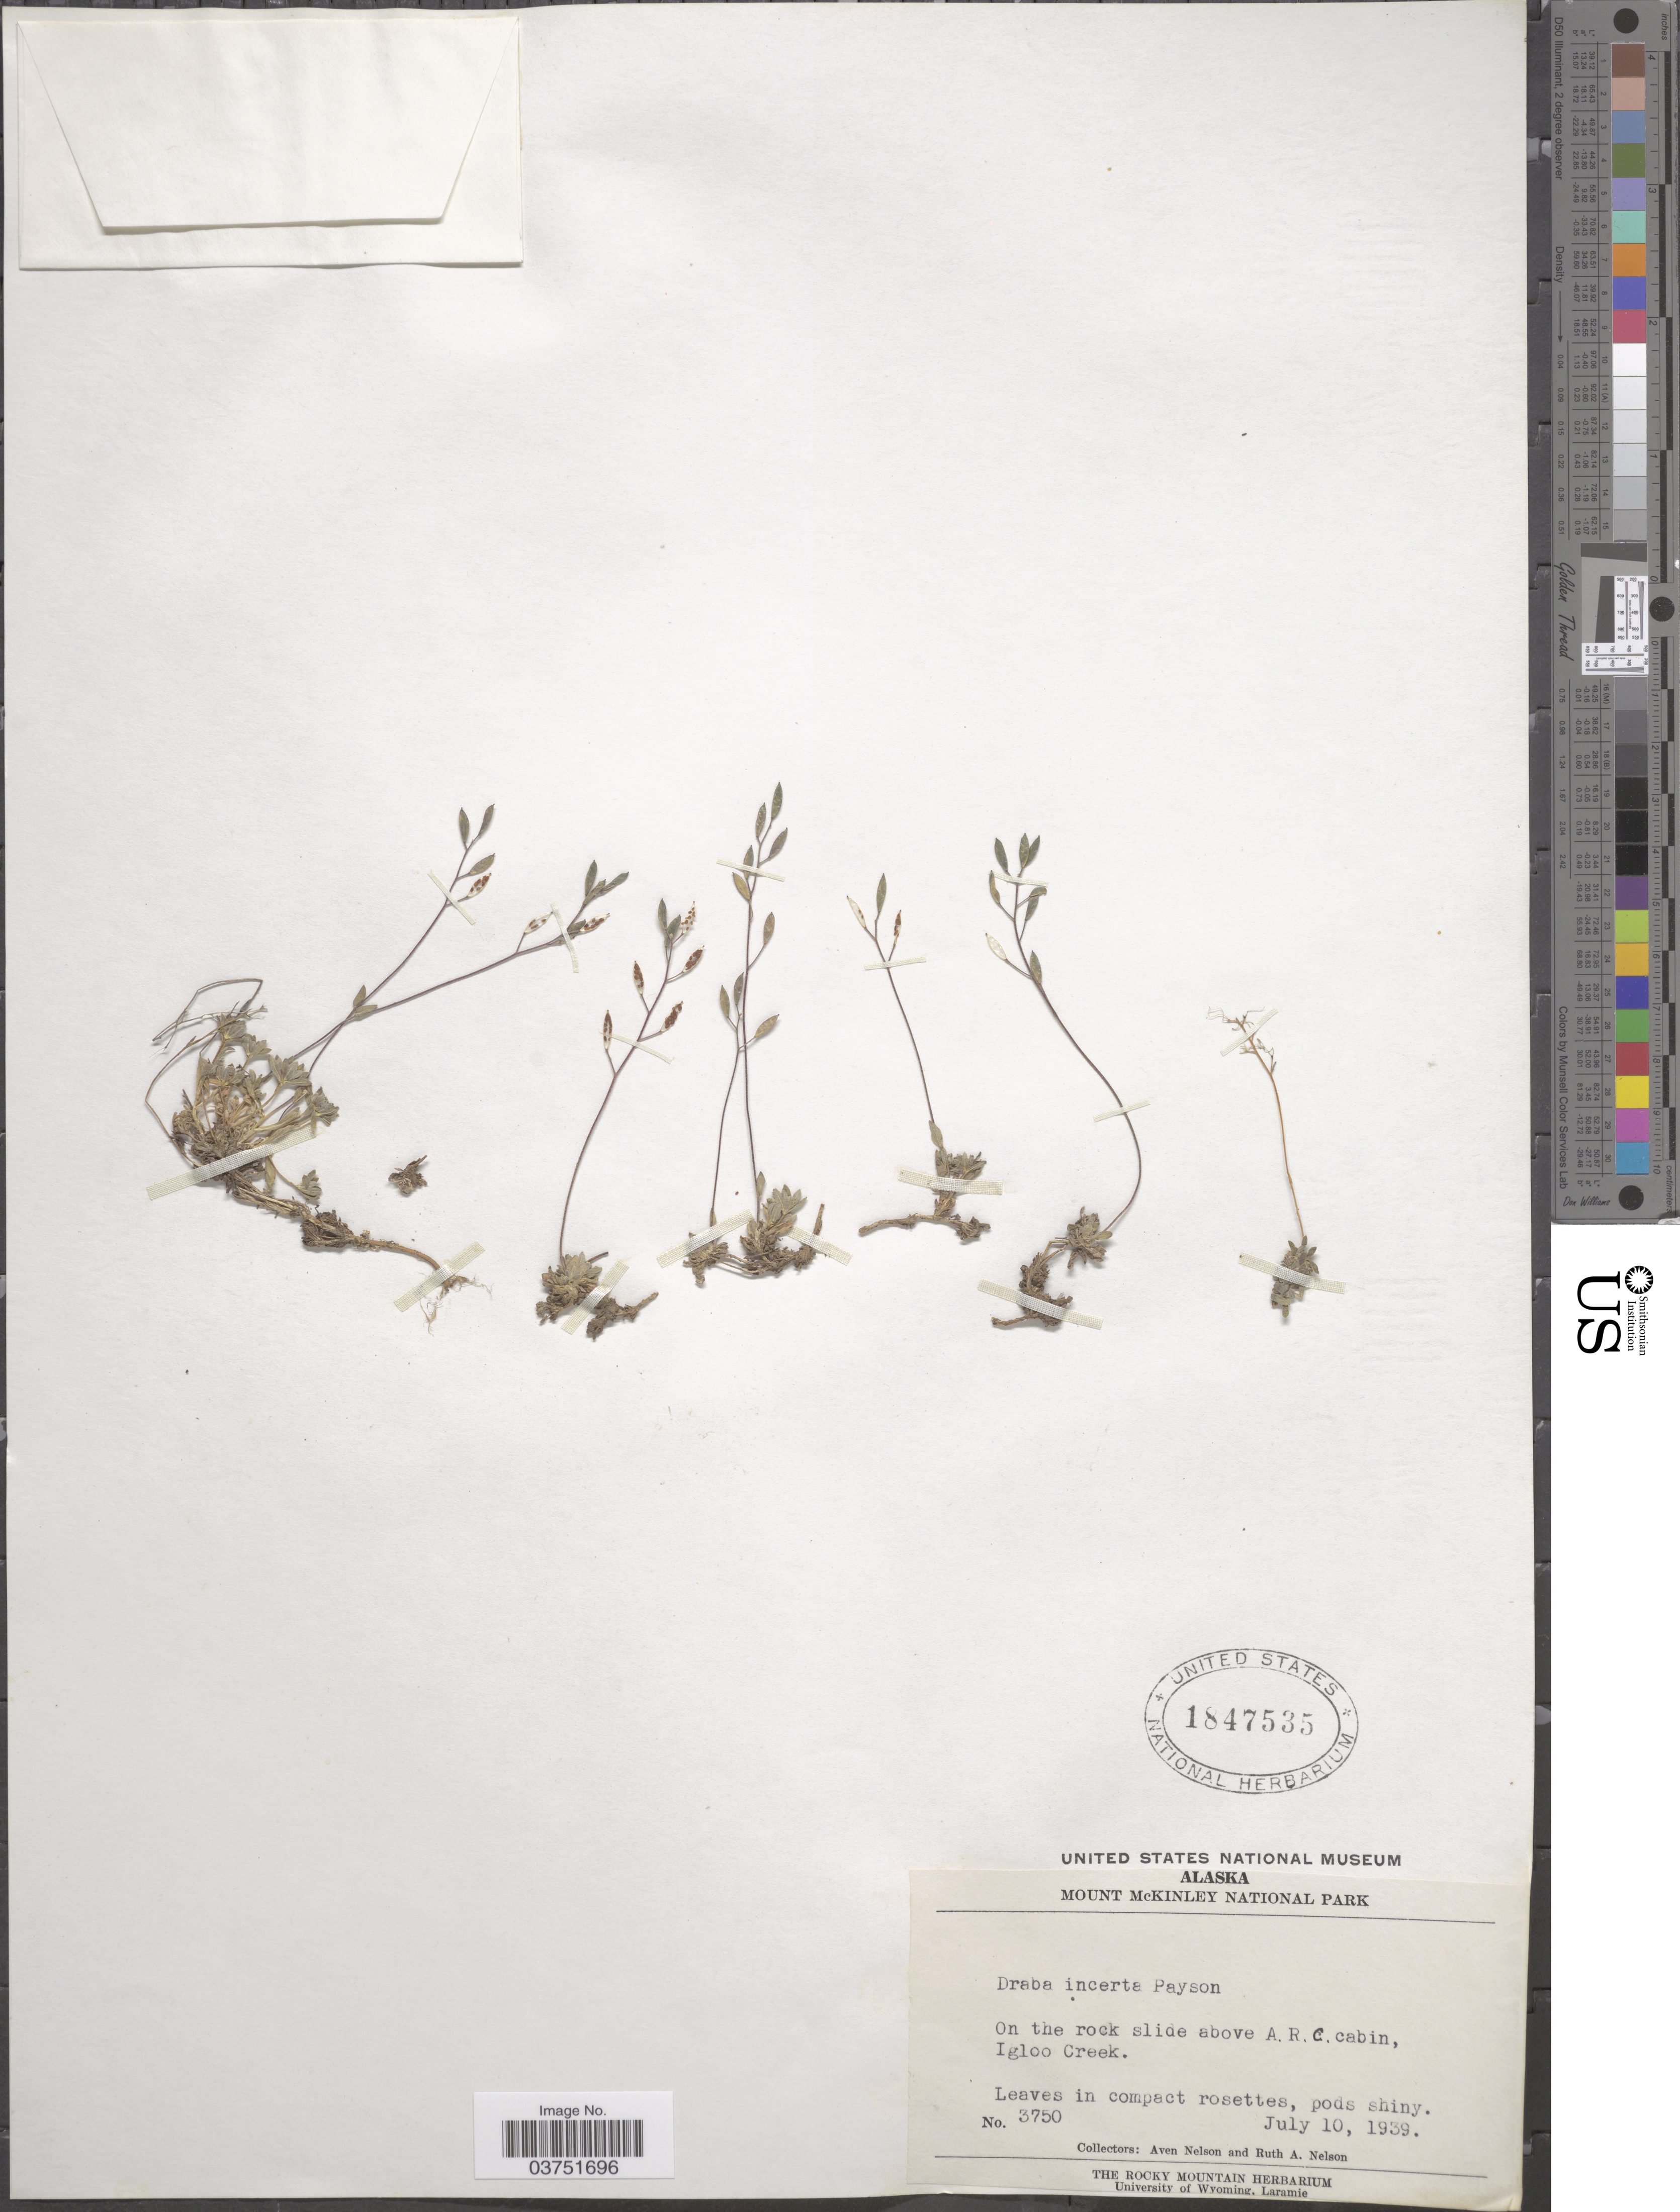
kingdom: Plantae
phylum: Tracheophyta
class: Magnoliopsida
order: Brassicales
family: Brassicaceae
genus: Draba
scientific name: Draba incerta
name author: Payson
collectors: A. Nelson & R. A. Nelson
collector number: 3750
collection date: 1939-07-10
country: United States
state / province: Alaska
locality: Mount McKinley National Park. On the rock slide above A.R.C. cabin, Igloo Creek.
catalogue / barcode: US 1847535